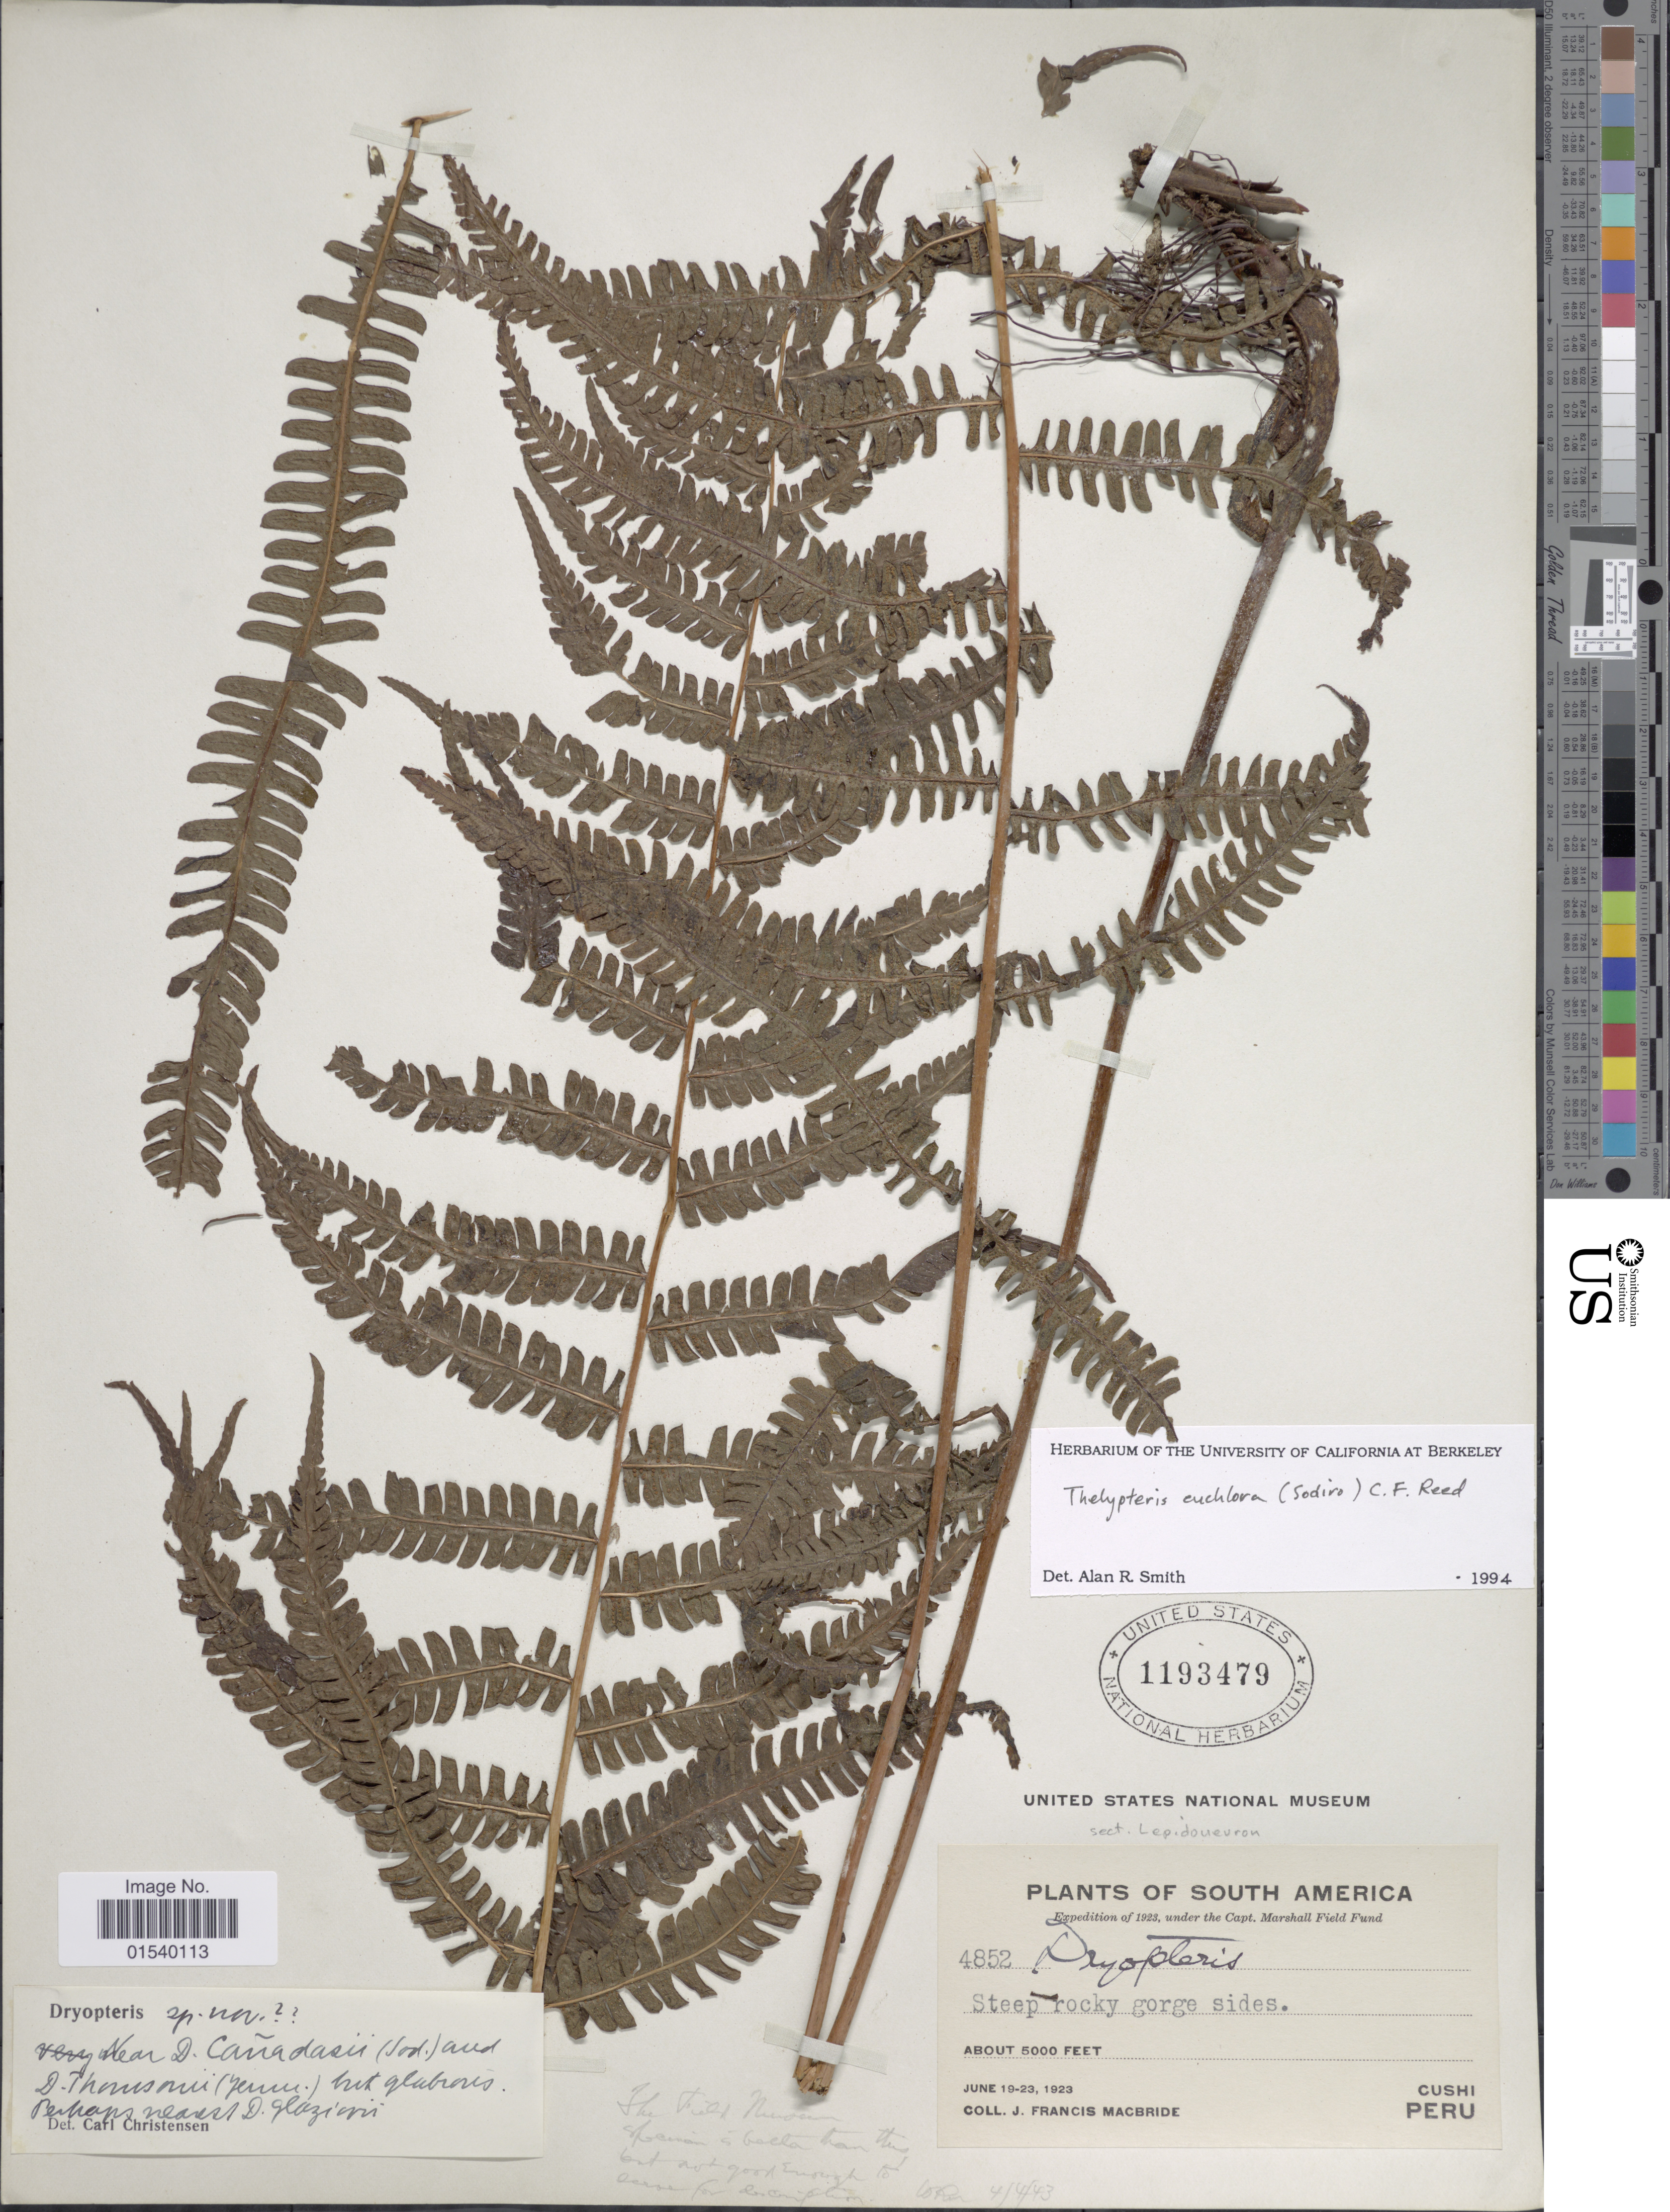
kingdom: Plantae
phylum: Tracheophyta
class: Polypodiopsida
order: Polypodiales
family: Thelypteridaceae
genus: Amauropelta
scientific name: Amauropelta euchlora (Sodiro) comb. nov., ined. 2015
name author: (Sodiro)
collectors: J. F. Macbride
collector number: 4852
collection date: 1923-06-19/1923-06-23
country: Peru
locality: Cushi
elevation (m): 1524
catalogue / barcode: US 1193479